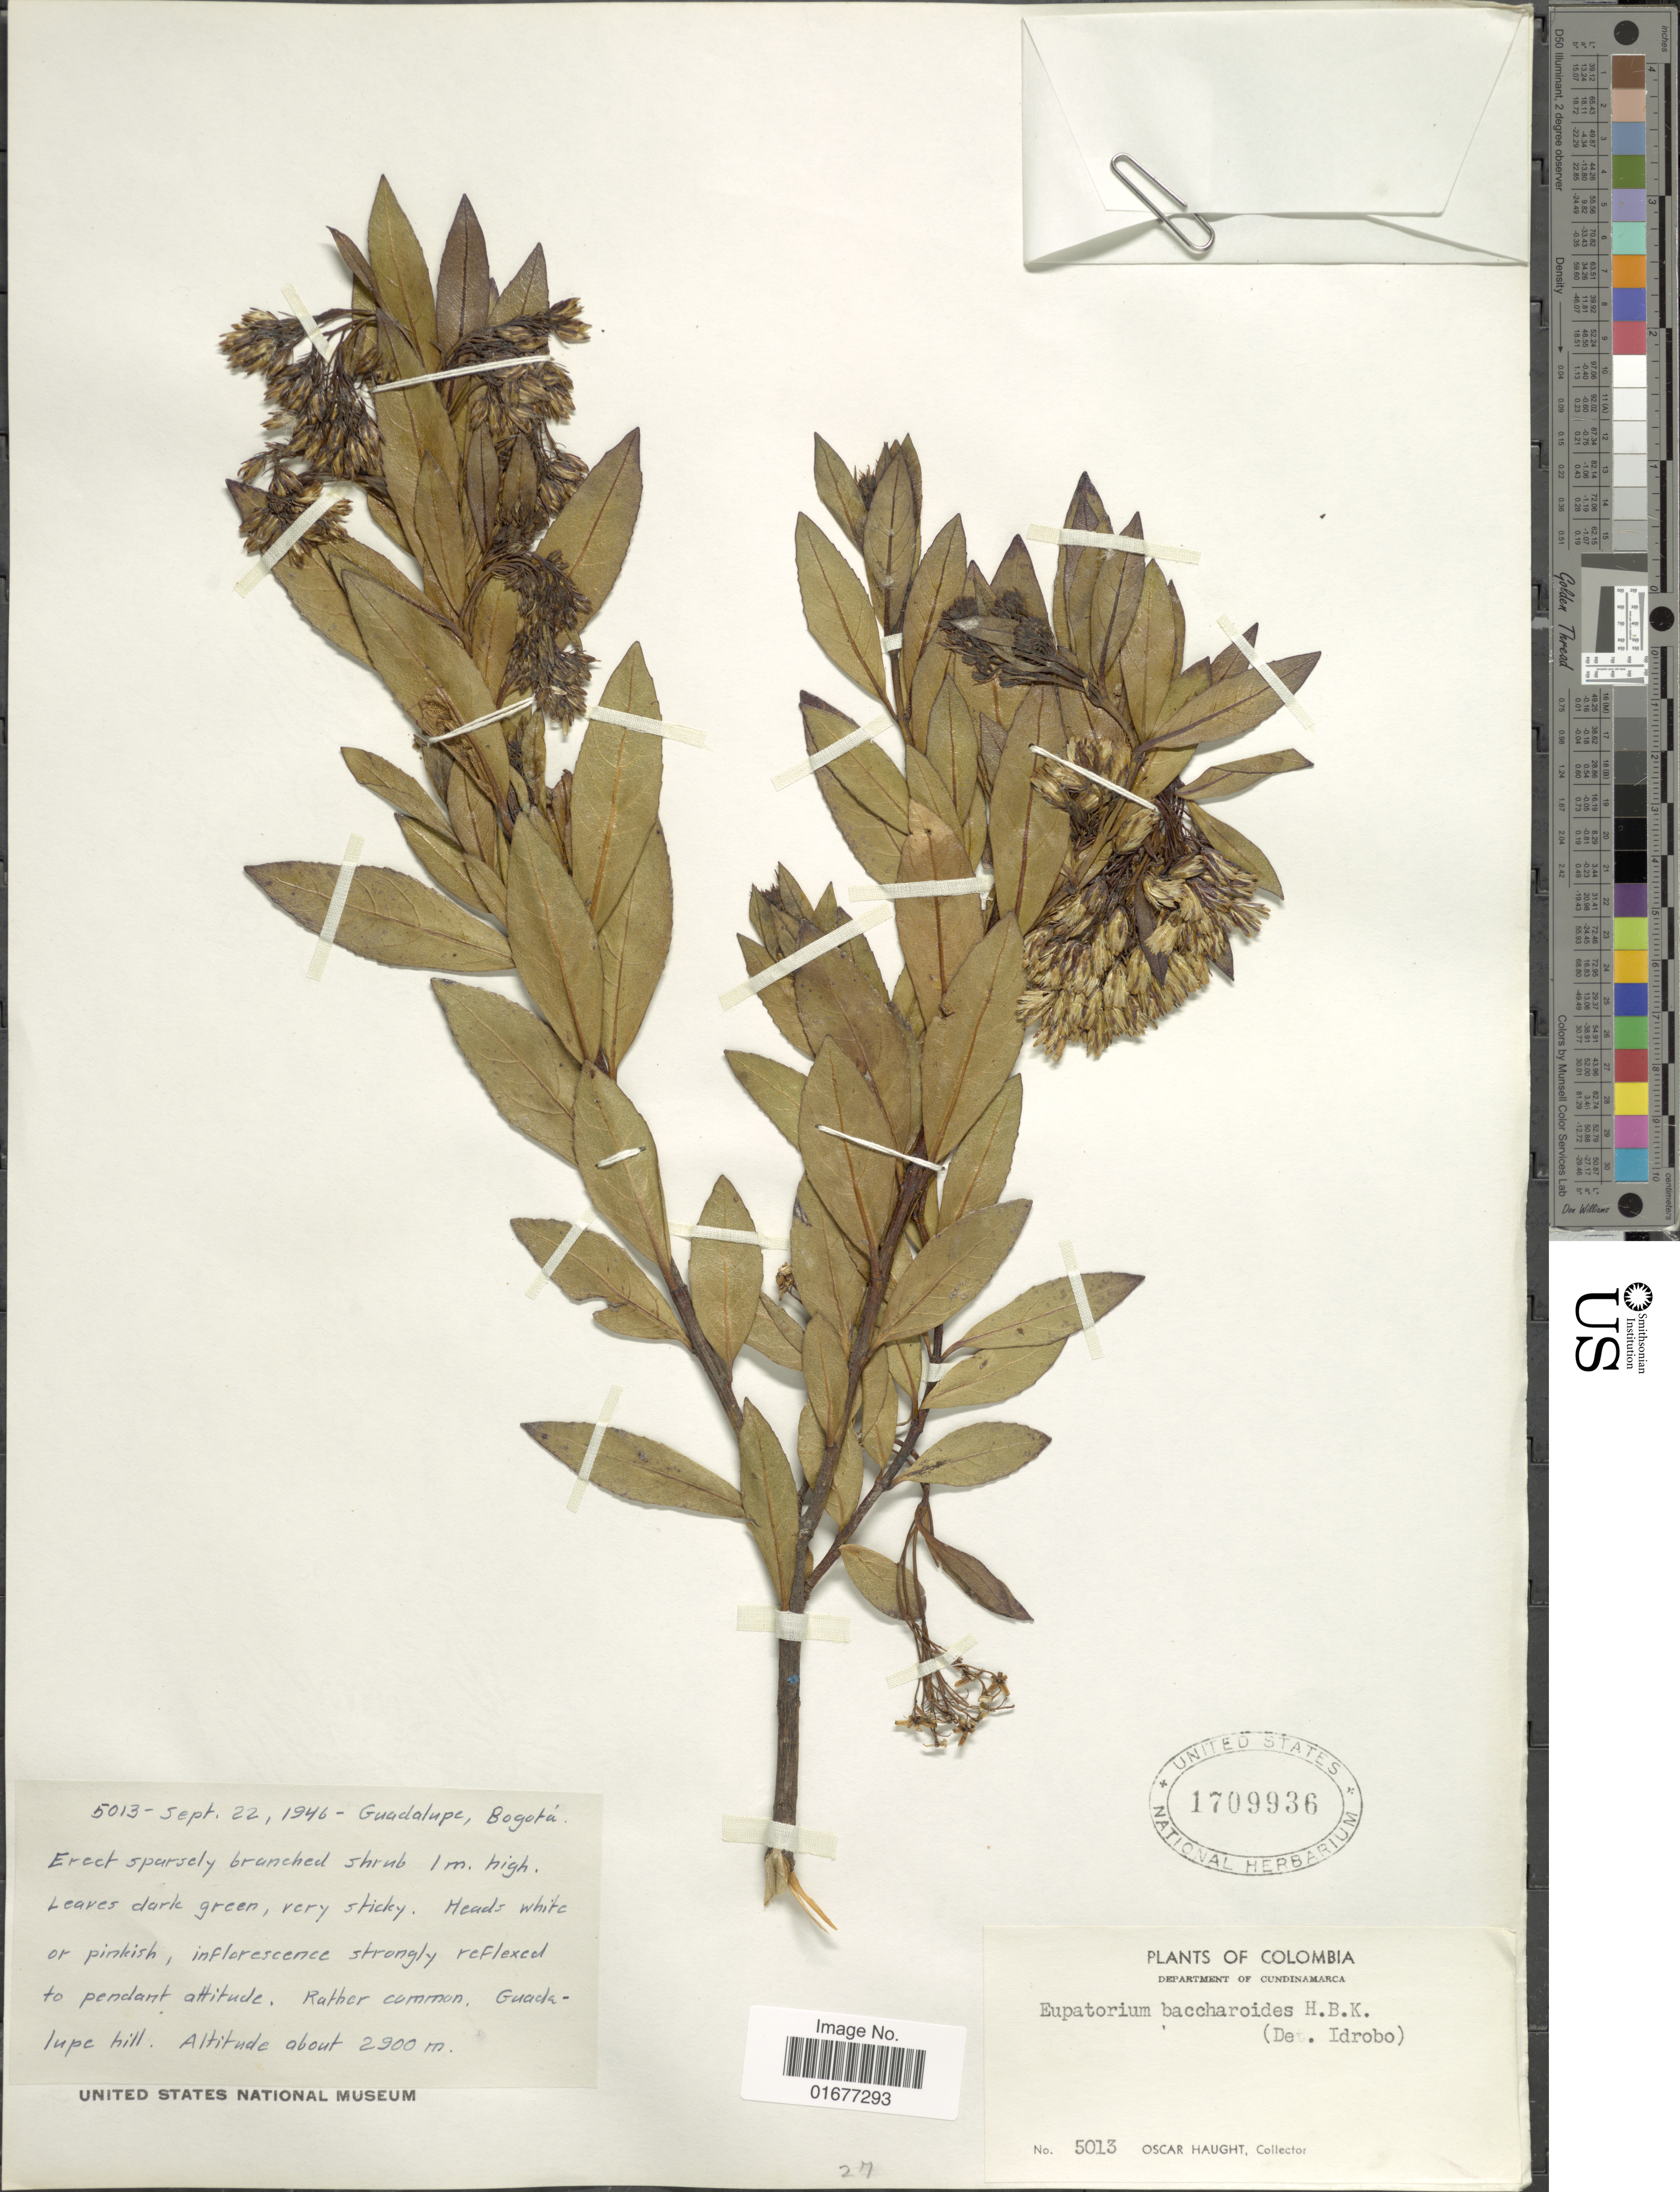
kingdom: Plantae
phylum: Tracheophyta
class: Magnoliopsida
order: Asterales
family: Asteraceae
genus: Ageratina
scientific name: Ageratina baccharoides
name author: (Kunth) R.M. King & H. Rob.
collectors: O. L. Haught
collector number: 5013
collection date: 1946-09-22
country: Colombia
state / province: Cundinamarca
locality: Department of Cundinamarca, Guadalupe, Bogota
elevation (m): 2900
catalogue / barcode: US 1709936